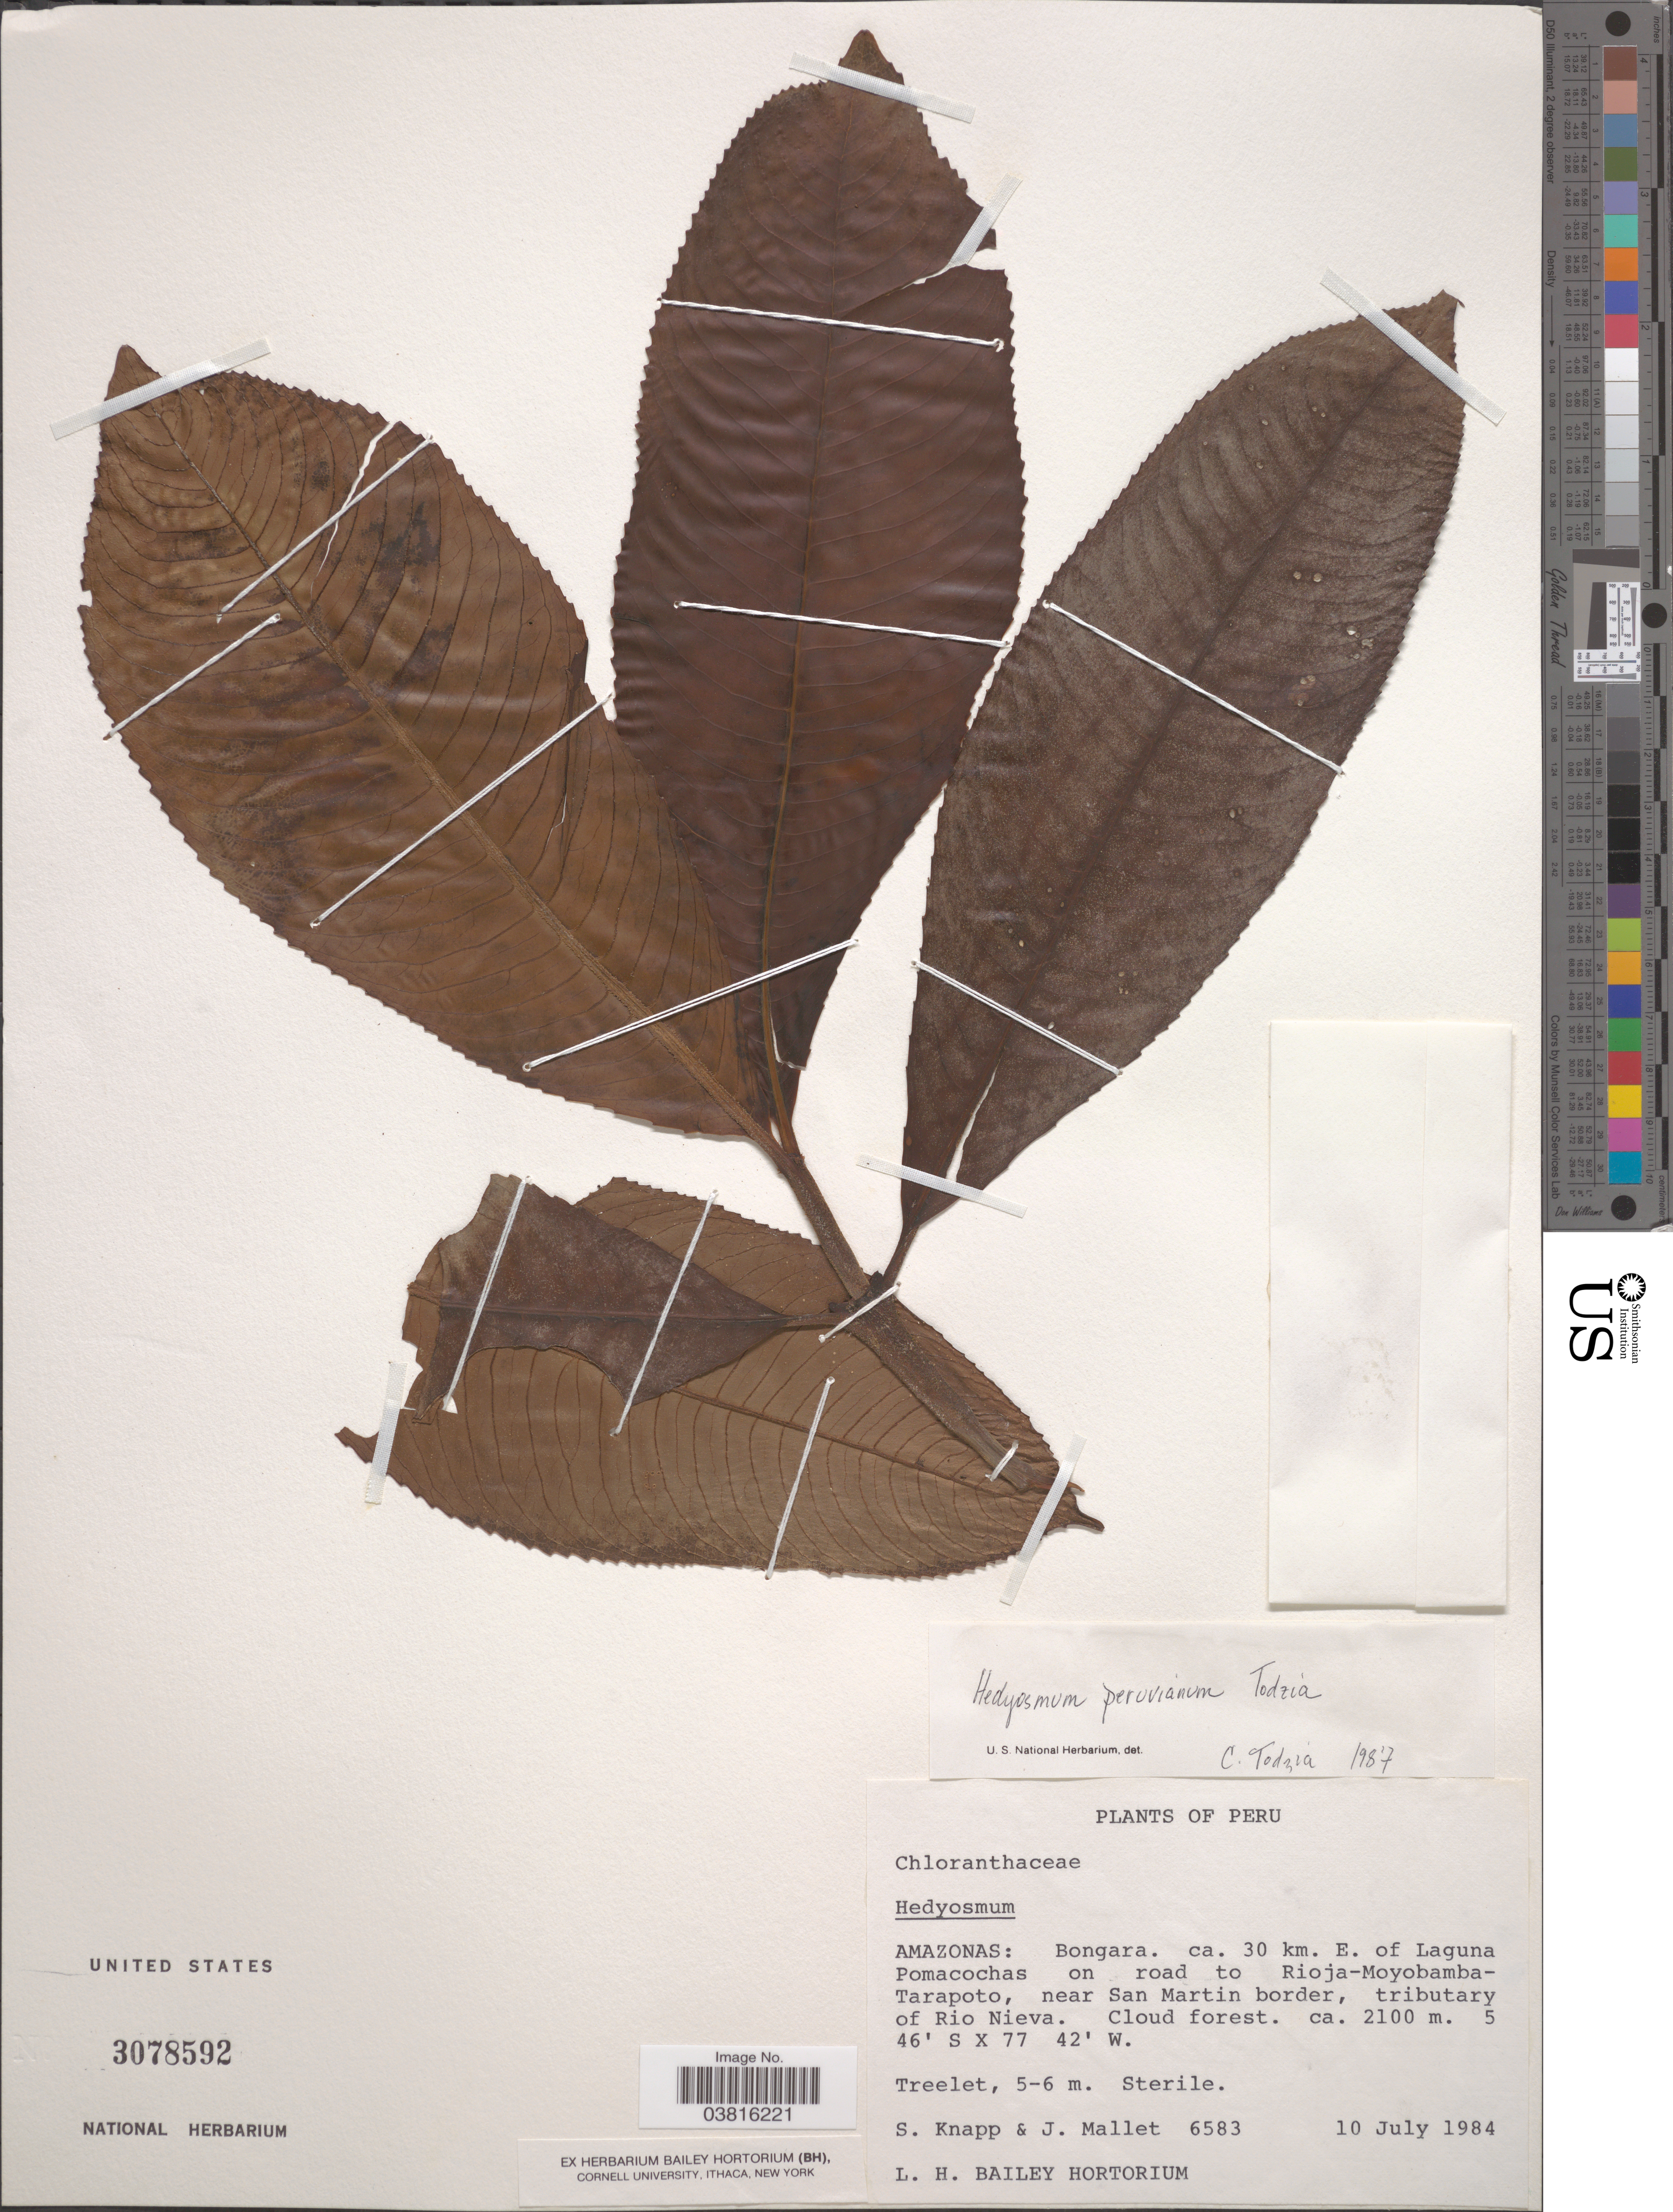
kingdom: Plantae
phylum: Tracheophyta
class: Magnoliopsida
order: Chloranthales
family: Chloranthaceae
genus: Hedyosmum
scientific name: Hedyosmum peruvianum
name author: Todzia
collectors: S. Knapp & J. Mallet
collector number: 6583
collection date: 1984-07-10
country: Peru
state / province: Amazonas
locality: Bongara. ca. 30 km. E. of Laguna Pomacochas on road to Rioja-Moyobamba-Tarapoto, near San Martin border, tributary of Rio Nieva.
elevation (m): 2100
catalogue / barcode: US 3078592